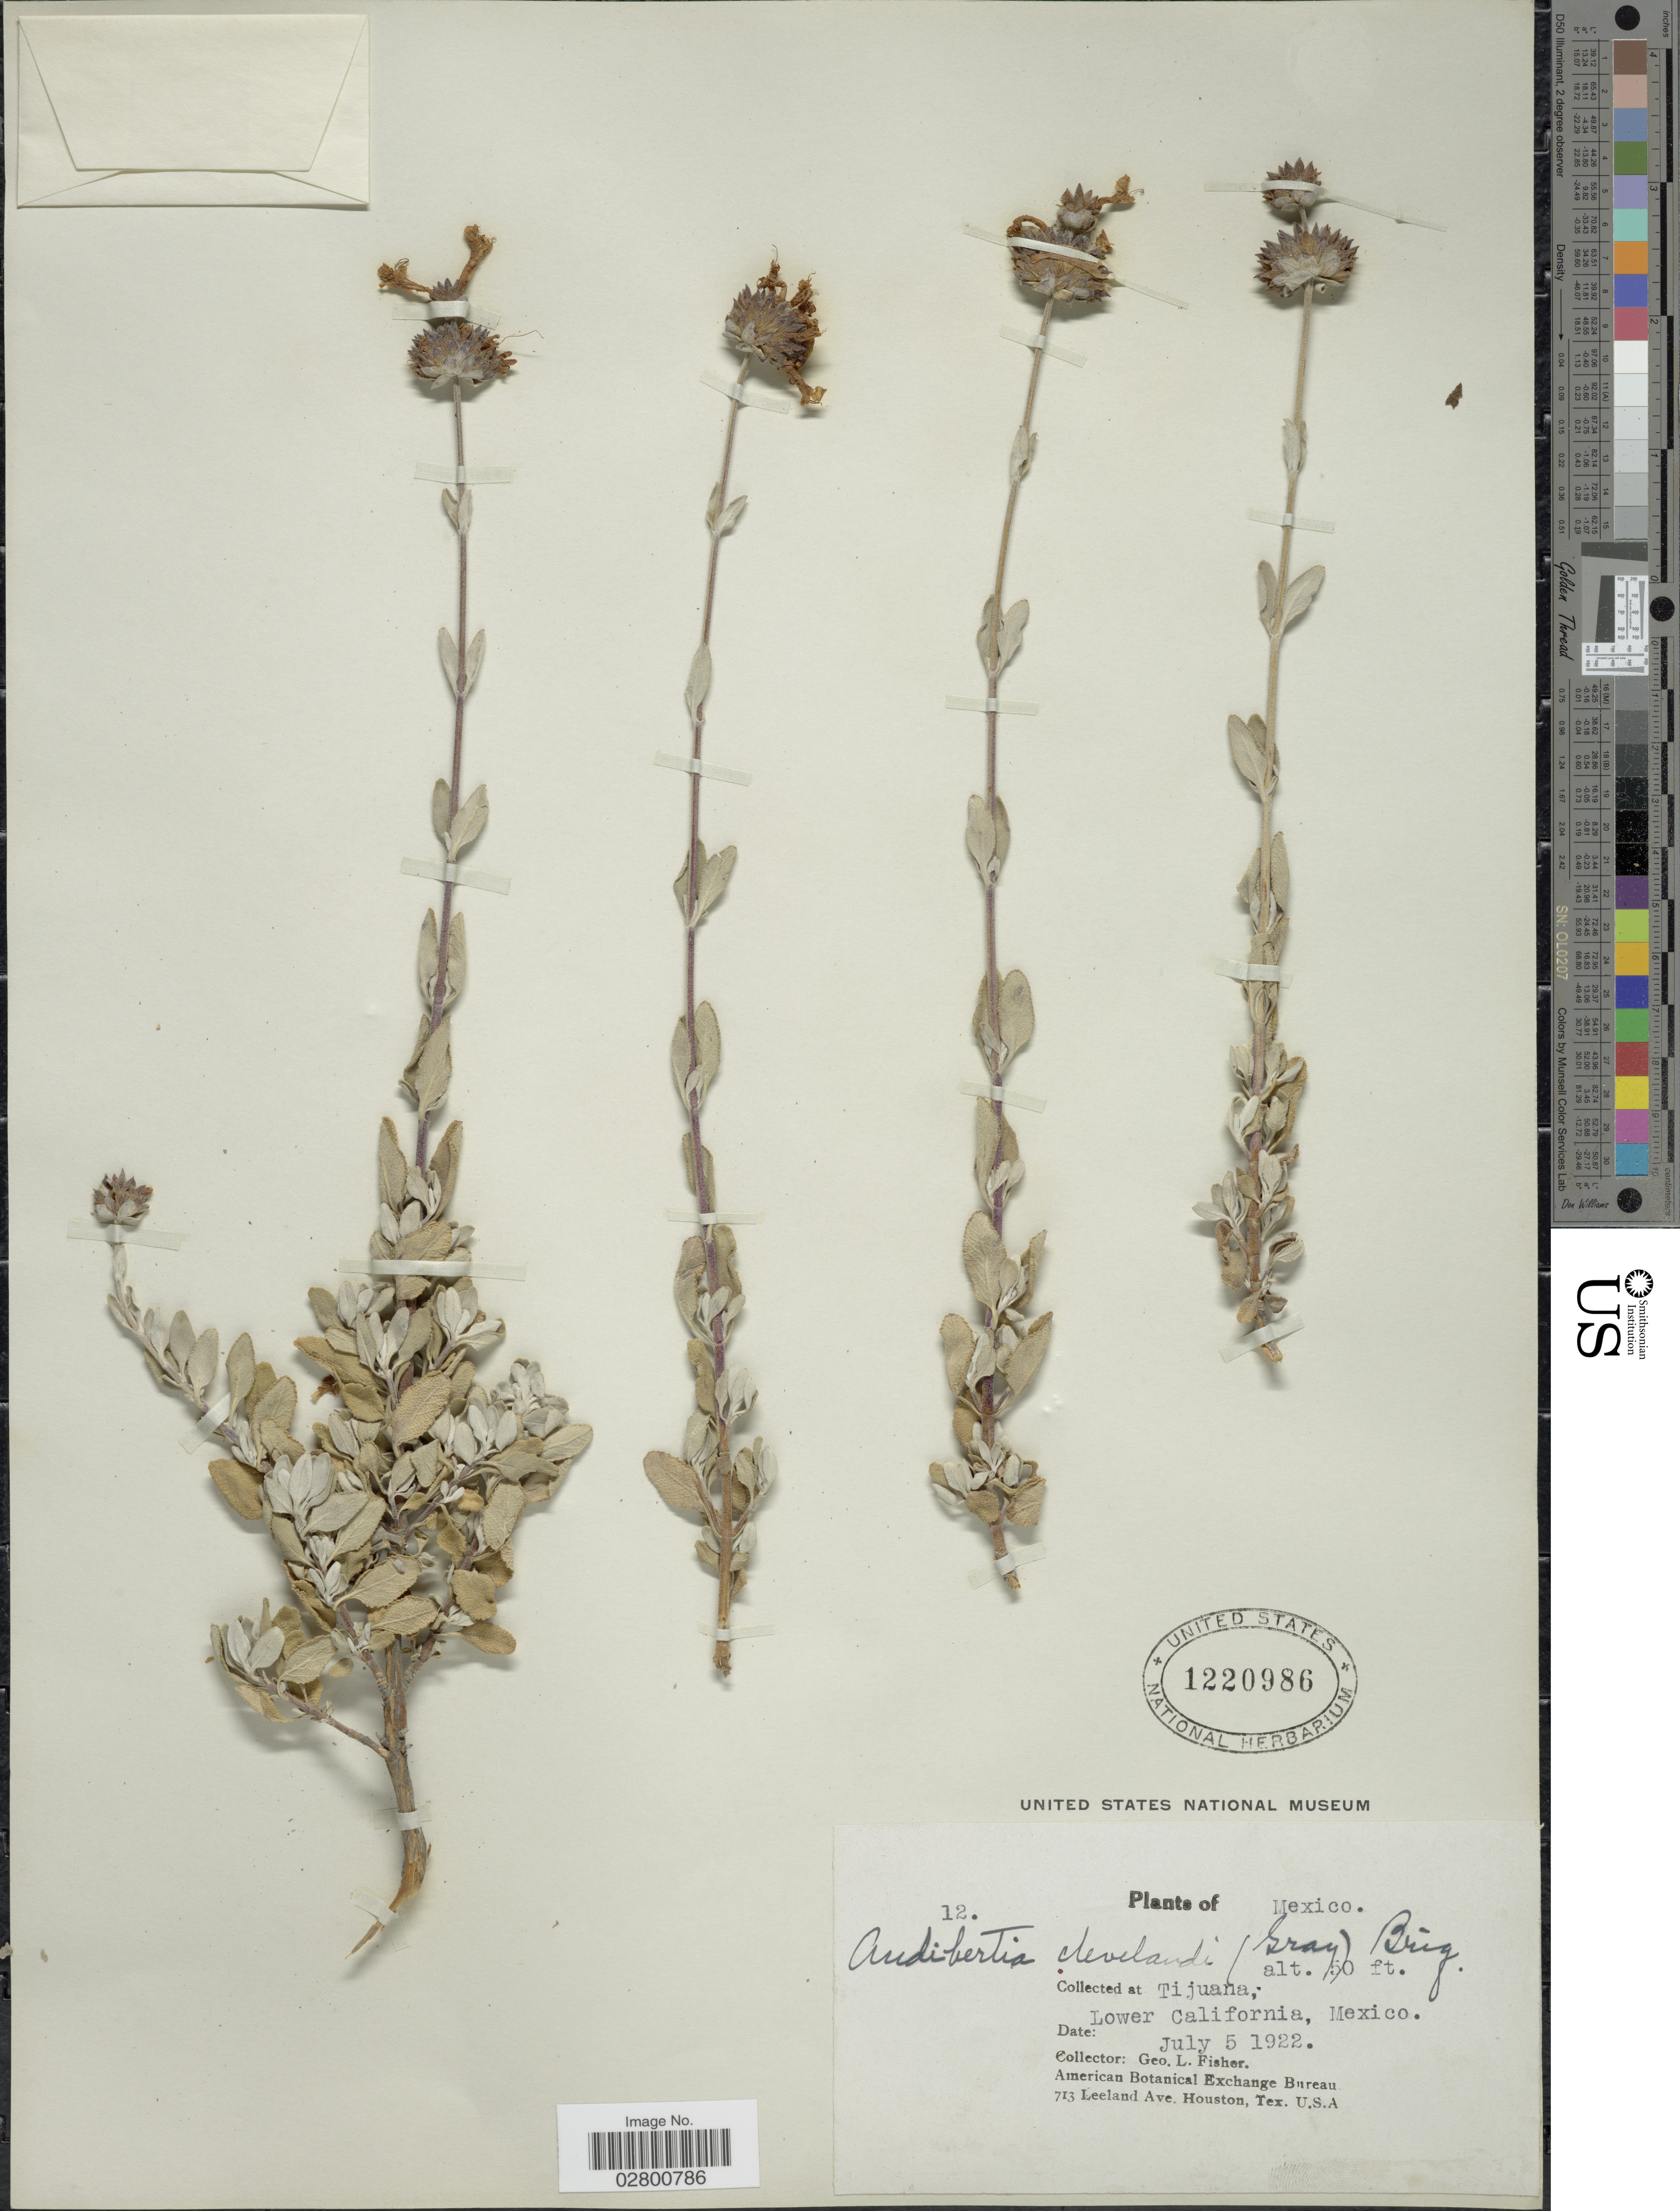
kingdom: Plantae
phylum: Tracheophyta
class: Magnoliopsida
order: Lamiales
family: Lamiaceae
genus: Salvia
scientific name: Salvia clevelandii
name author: (A. Gray) Greene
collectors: G. L. Fisher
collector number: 12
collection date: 1922-07-05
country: Mexico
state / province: Baja California Norte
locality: Tijuana, Lower California.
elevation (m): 15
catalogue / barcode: US 1220986